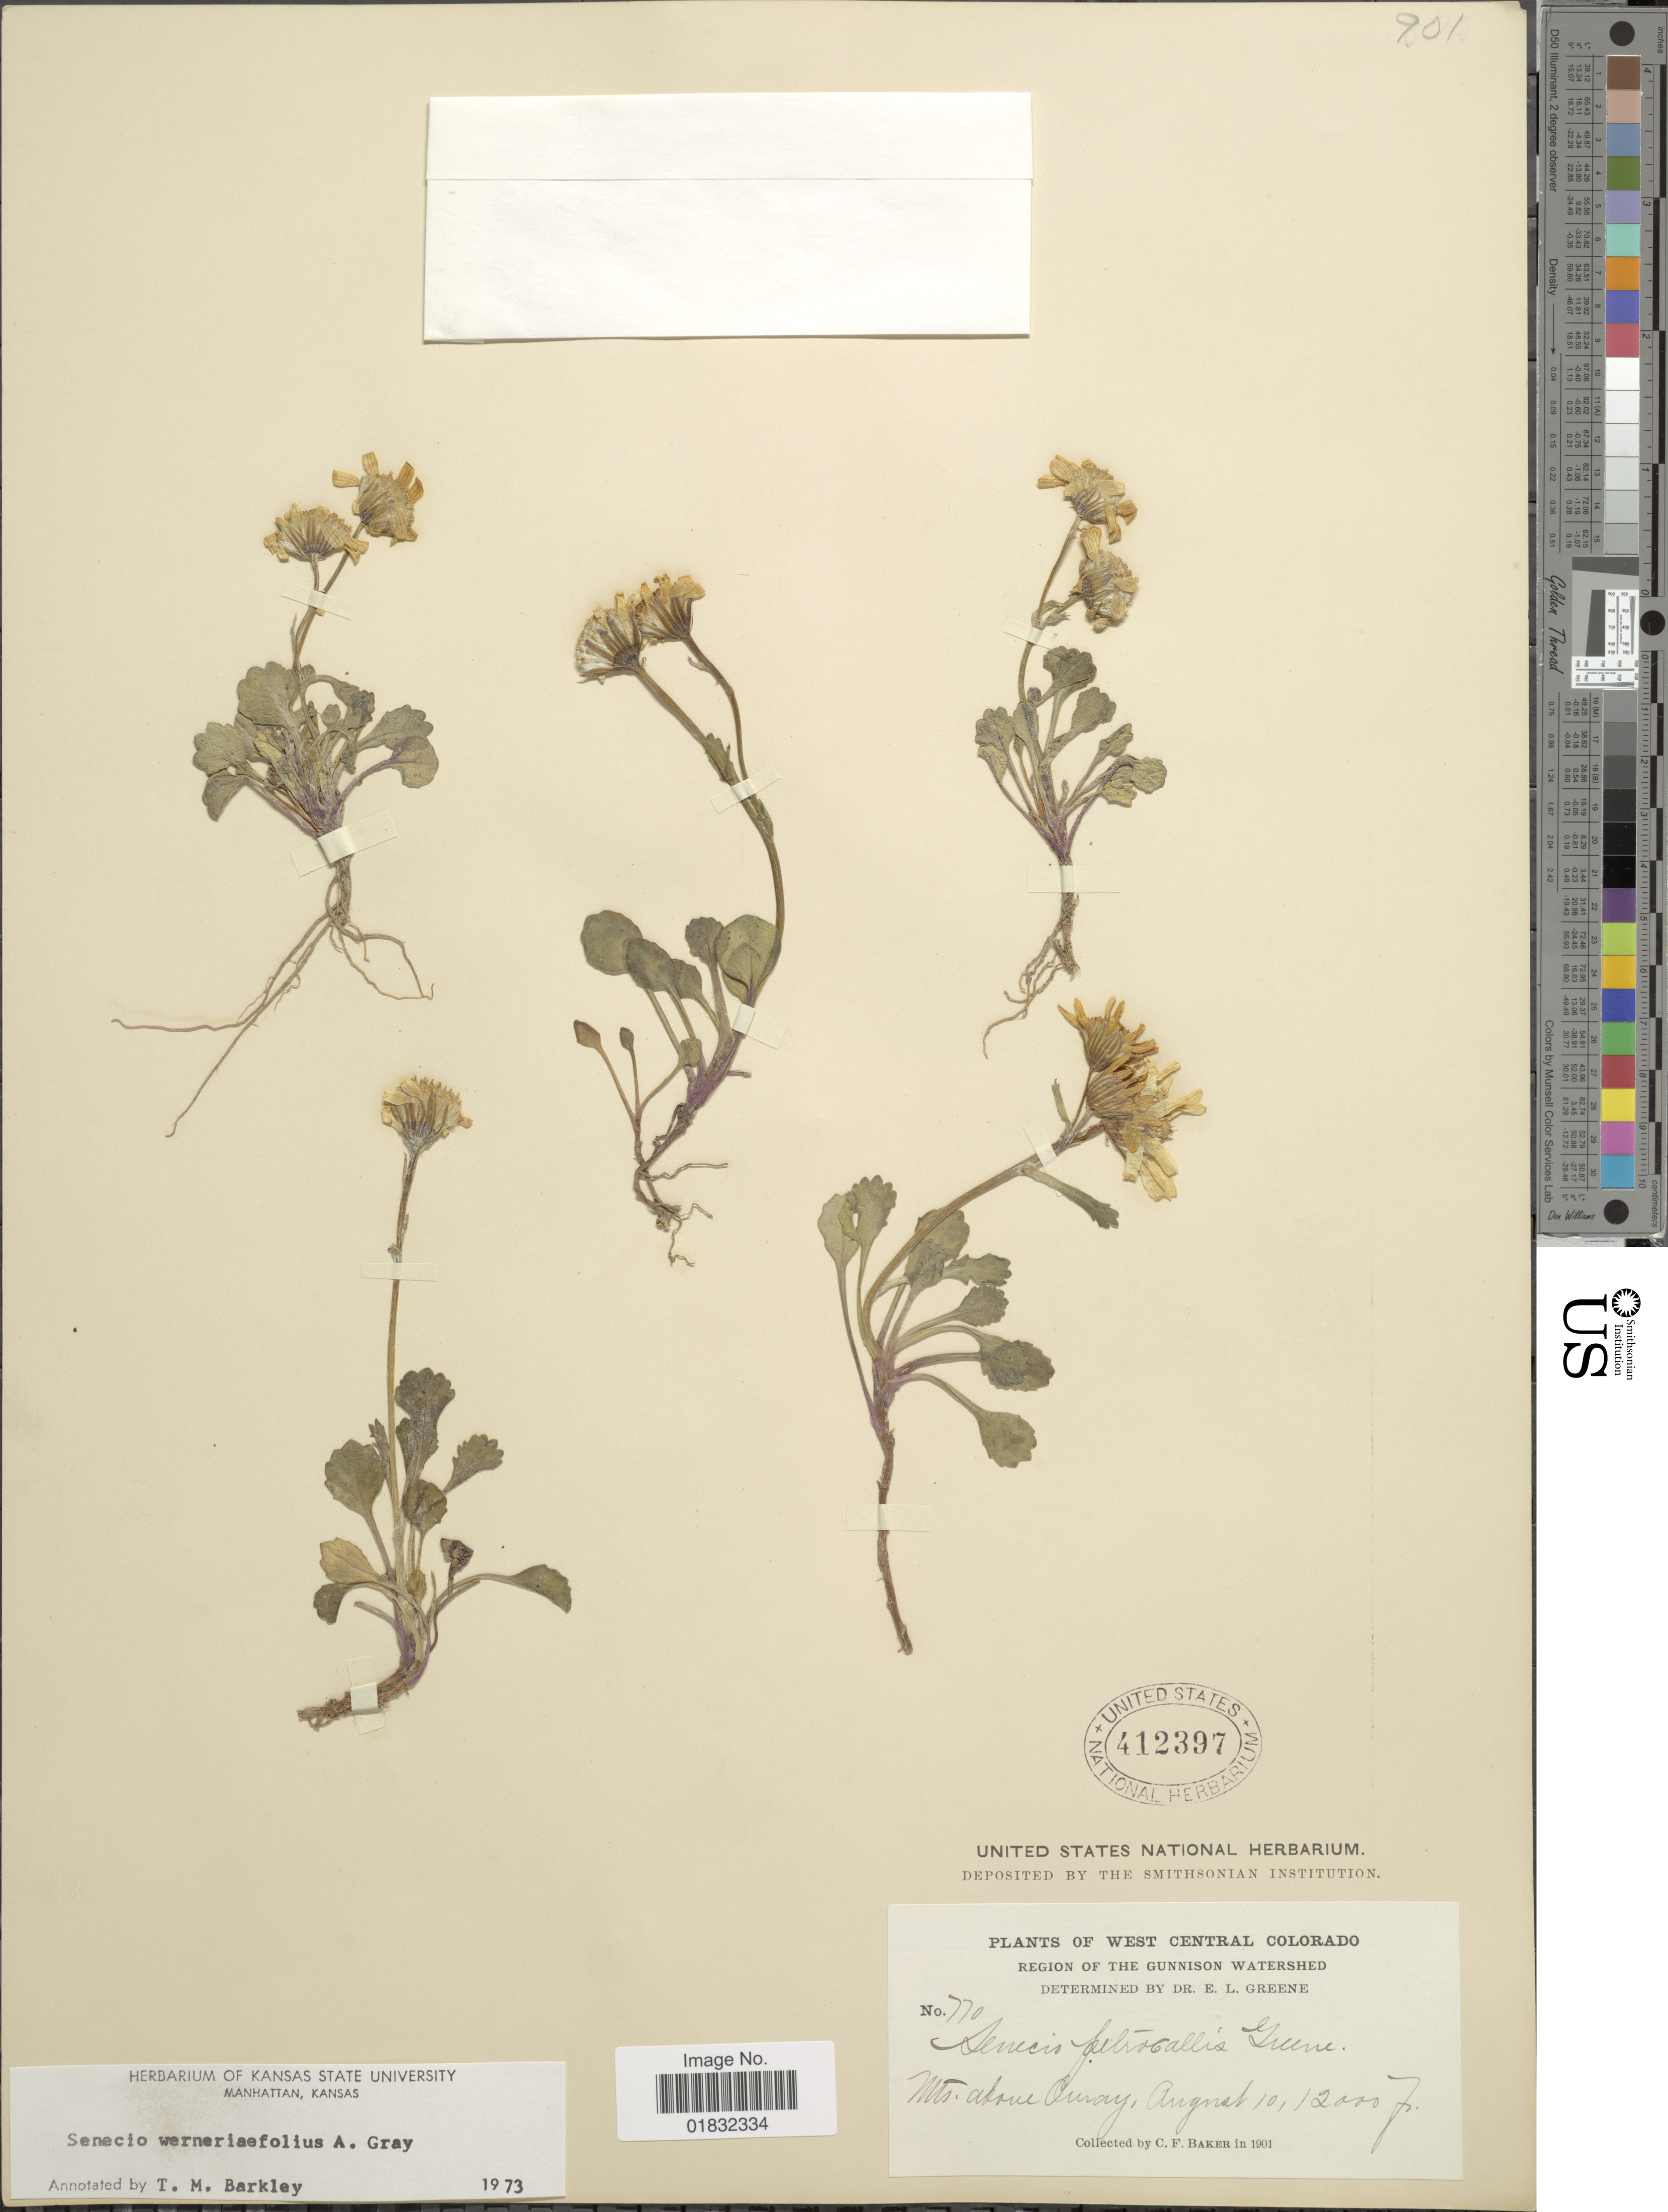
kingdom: Plantae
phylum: Tracheophyta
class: Magnoliopsida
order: Asterales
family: Asteraceae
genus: Packera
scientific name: Packera werneriifolia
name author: (A. Gray) W.A. Weber & Á. Löve ex Trock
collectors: C. F. Baker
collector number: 770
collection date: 1901-08-10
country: United States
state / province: Colorado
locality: West Central Colorado, Region of the Gunnison Watershed, Mts above Ouray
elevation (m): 3658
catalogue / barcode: US 412397